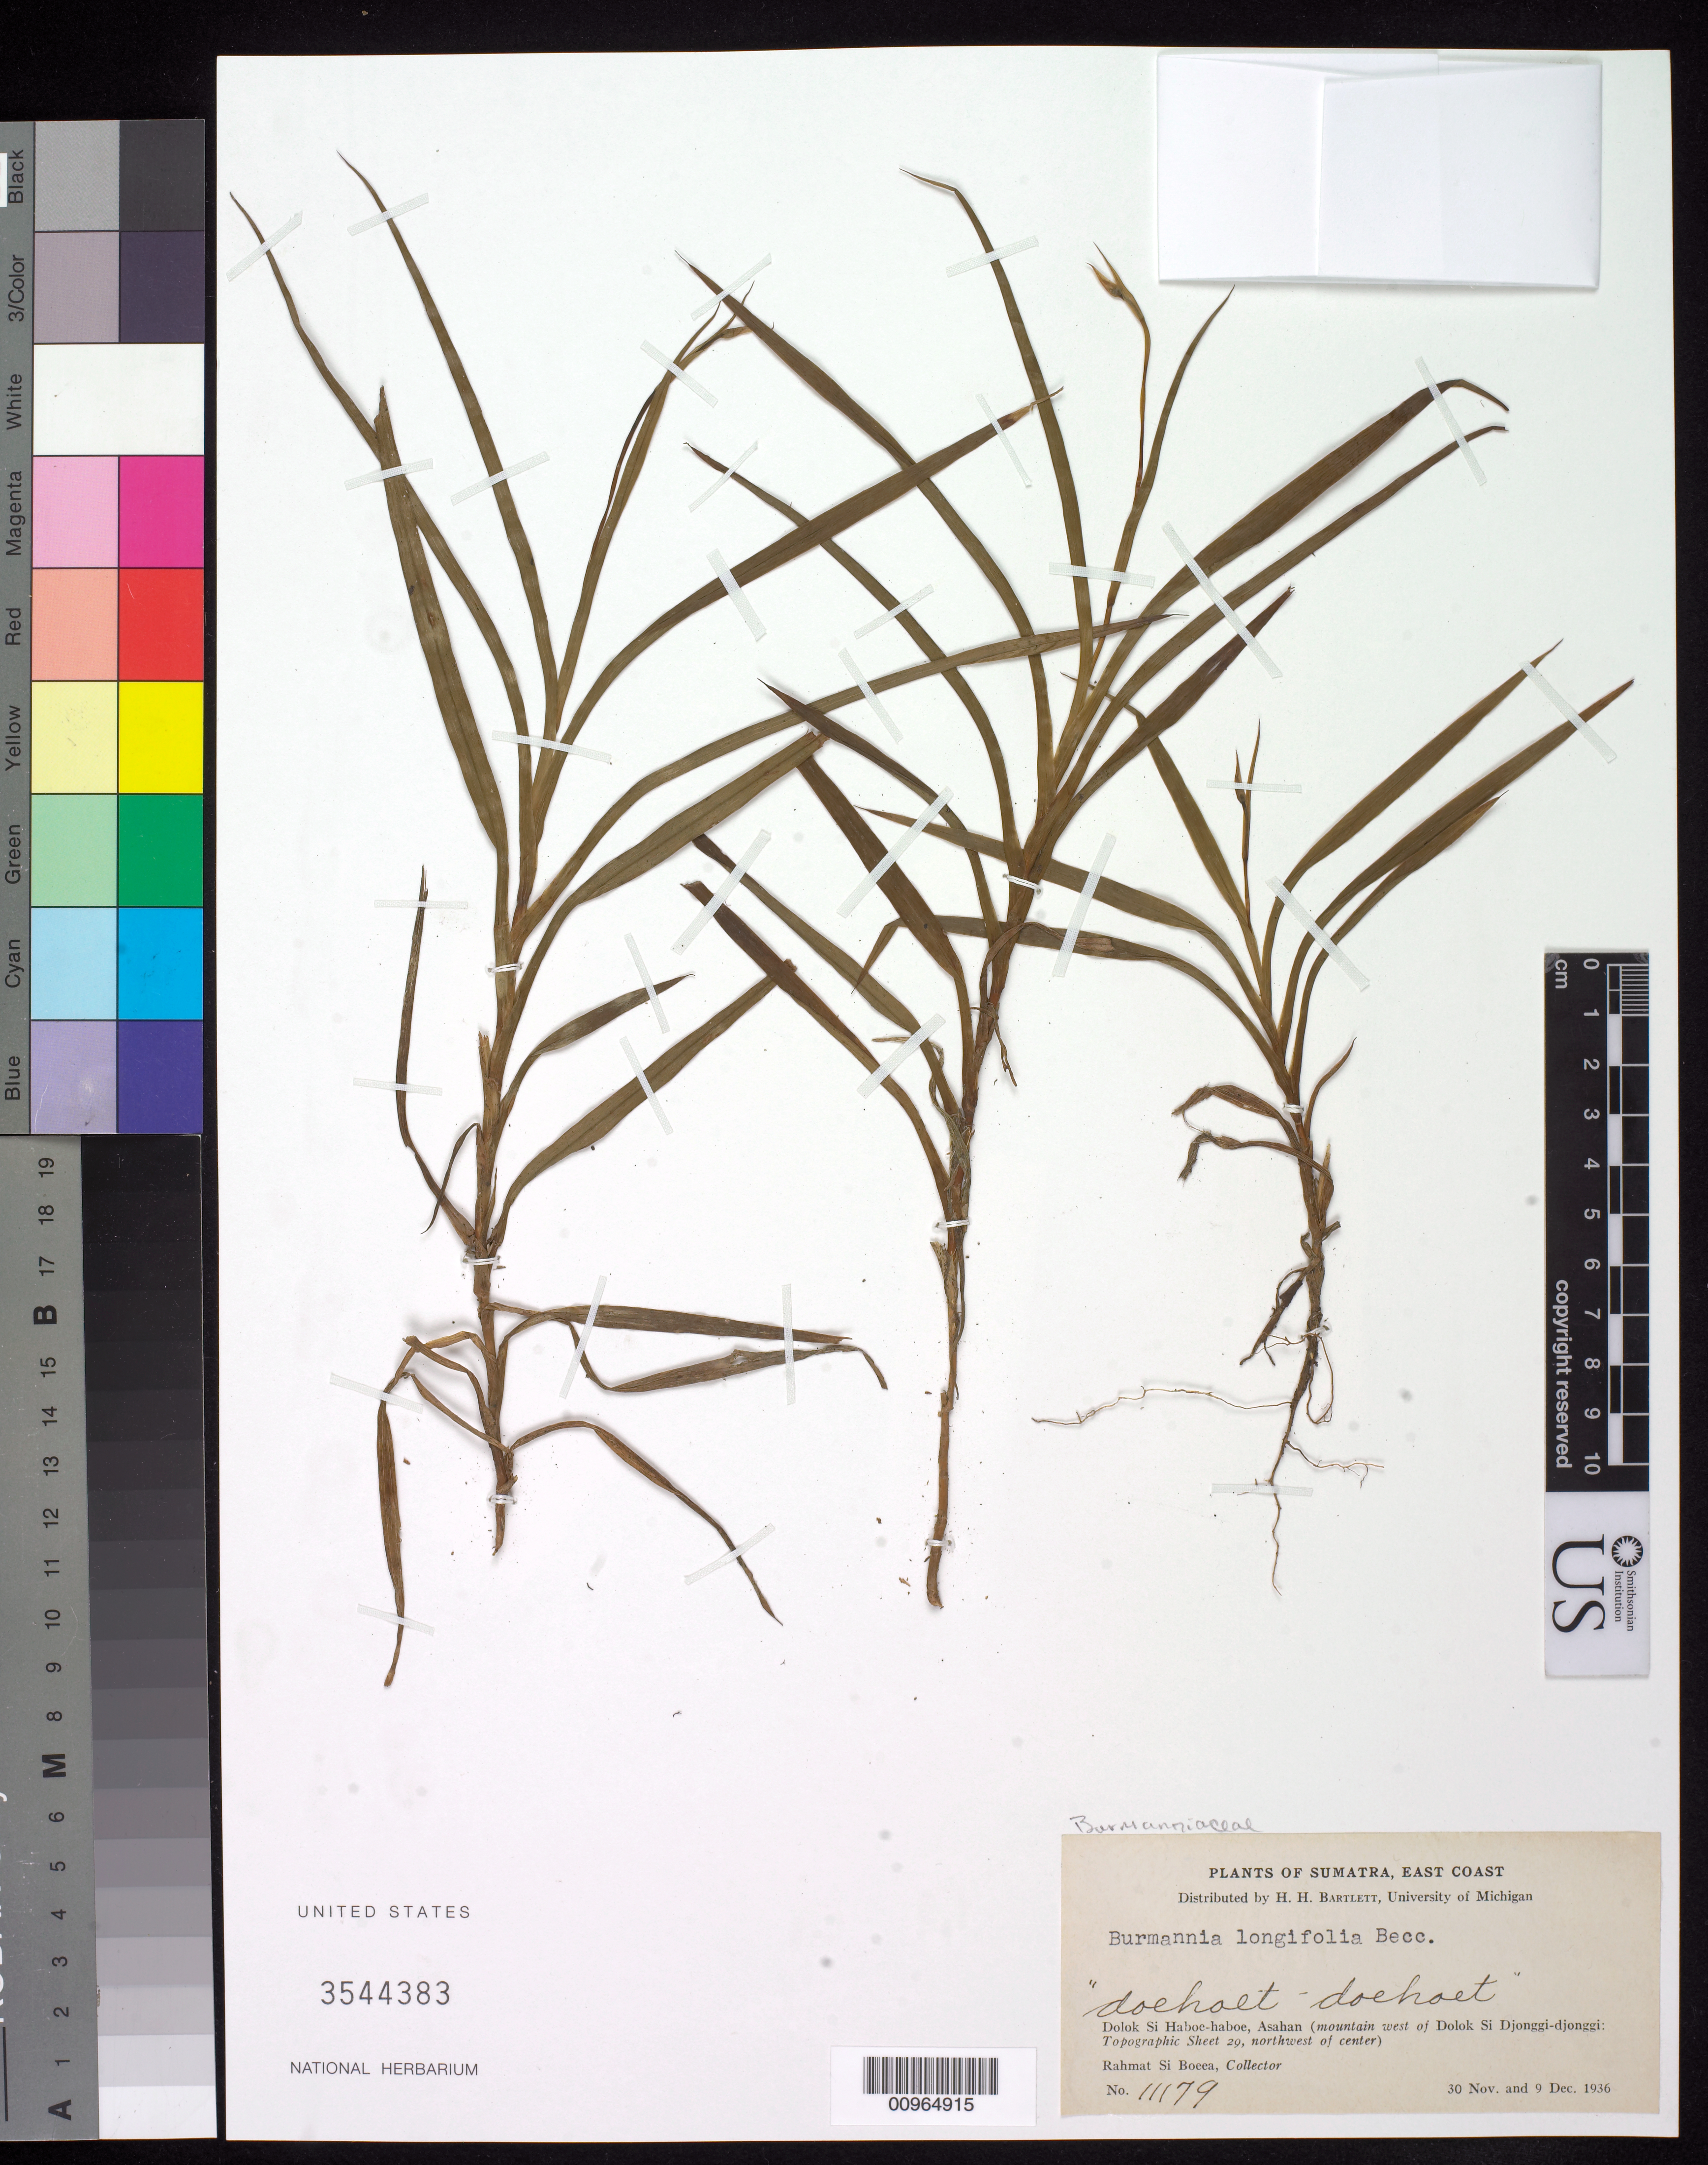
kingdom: Plantae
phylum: Tracheophyta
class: Liliopsida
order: Dioscoreales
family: Burmanniaceae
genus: Burmannia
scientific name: Burmannia longifolia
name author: Becc.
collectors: Rahmat Si Boeea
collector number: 11179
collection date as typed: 29 Nov 1936 and 09 Dec 1936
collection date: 1936-11-29,1936-12-09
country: Indonesia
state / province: Sumatra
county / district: North Sumatra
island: Sumatra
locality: Dolok Si Haboe-haboe, Asahan (mountain west of Dolok Si Djonggi-djonggi: Topographic Sheet 29, northwest of center)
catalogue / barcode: US 3544383